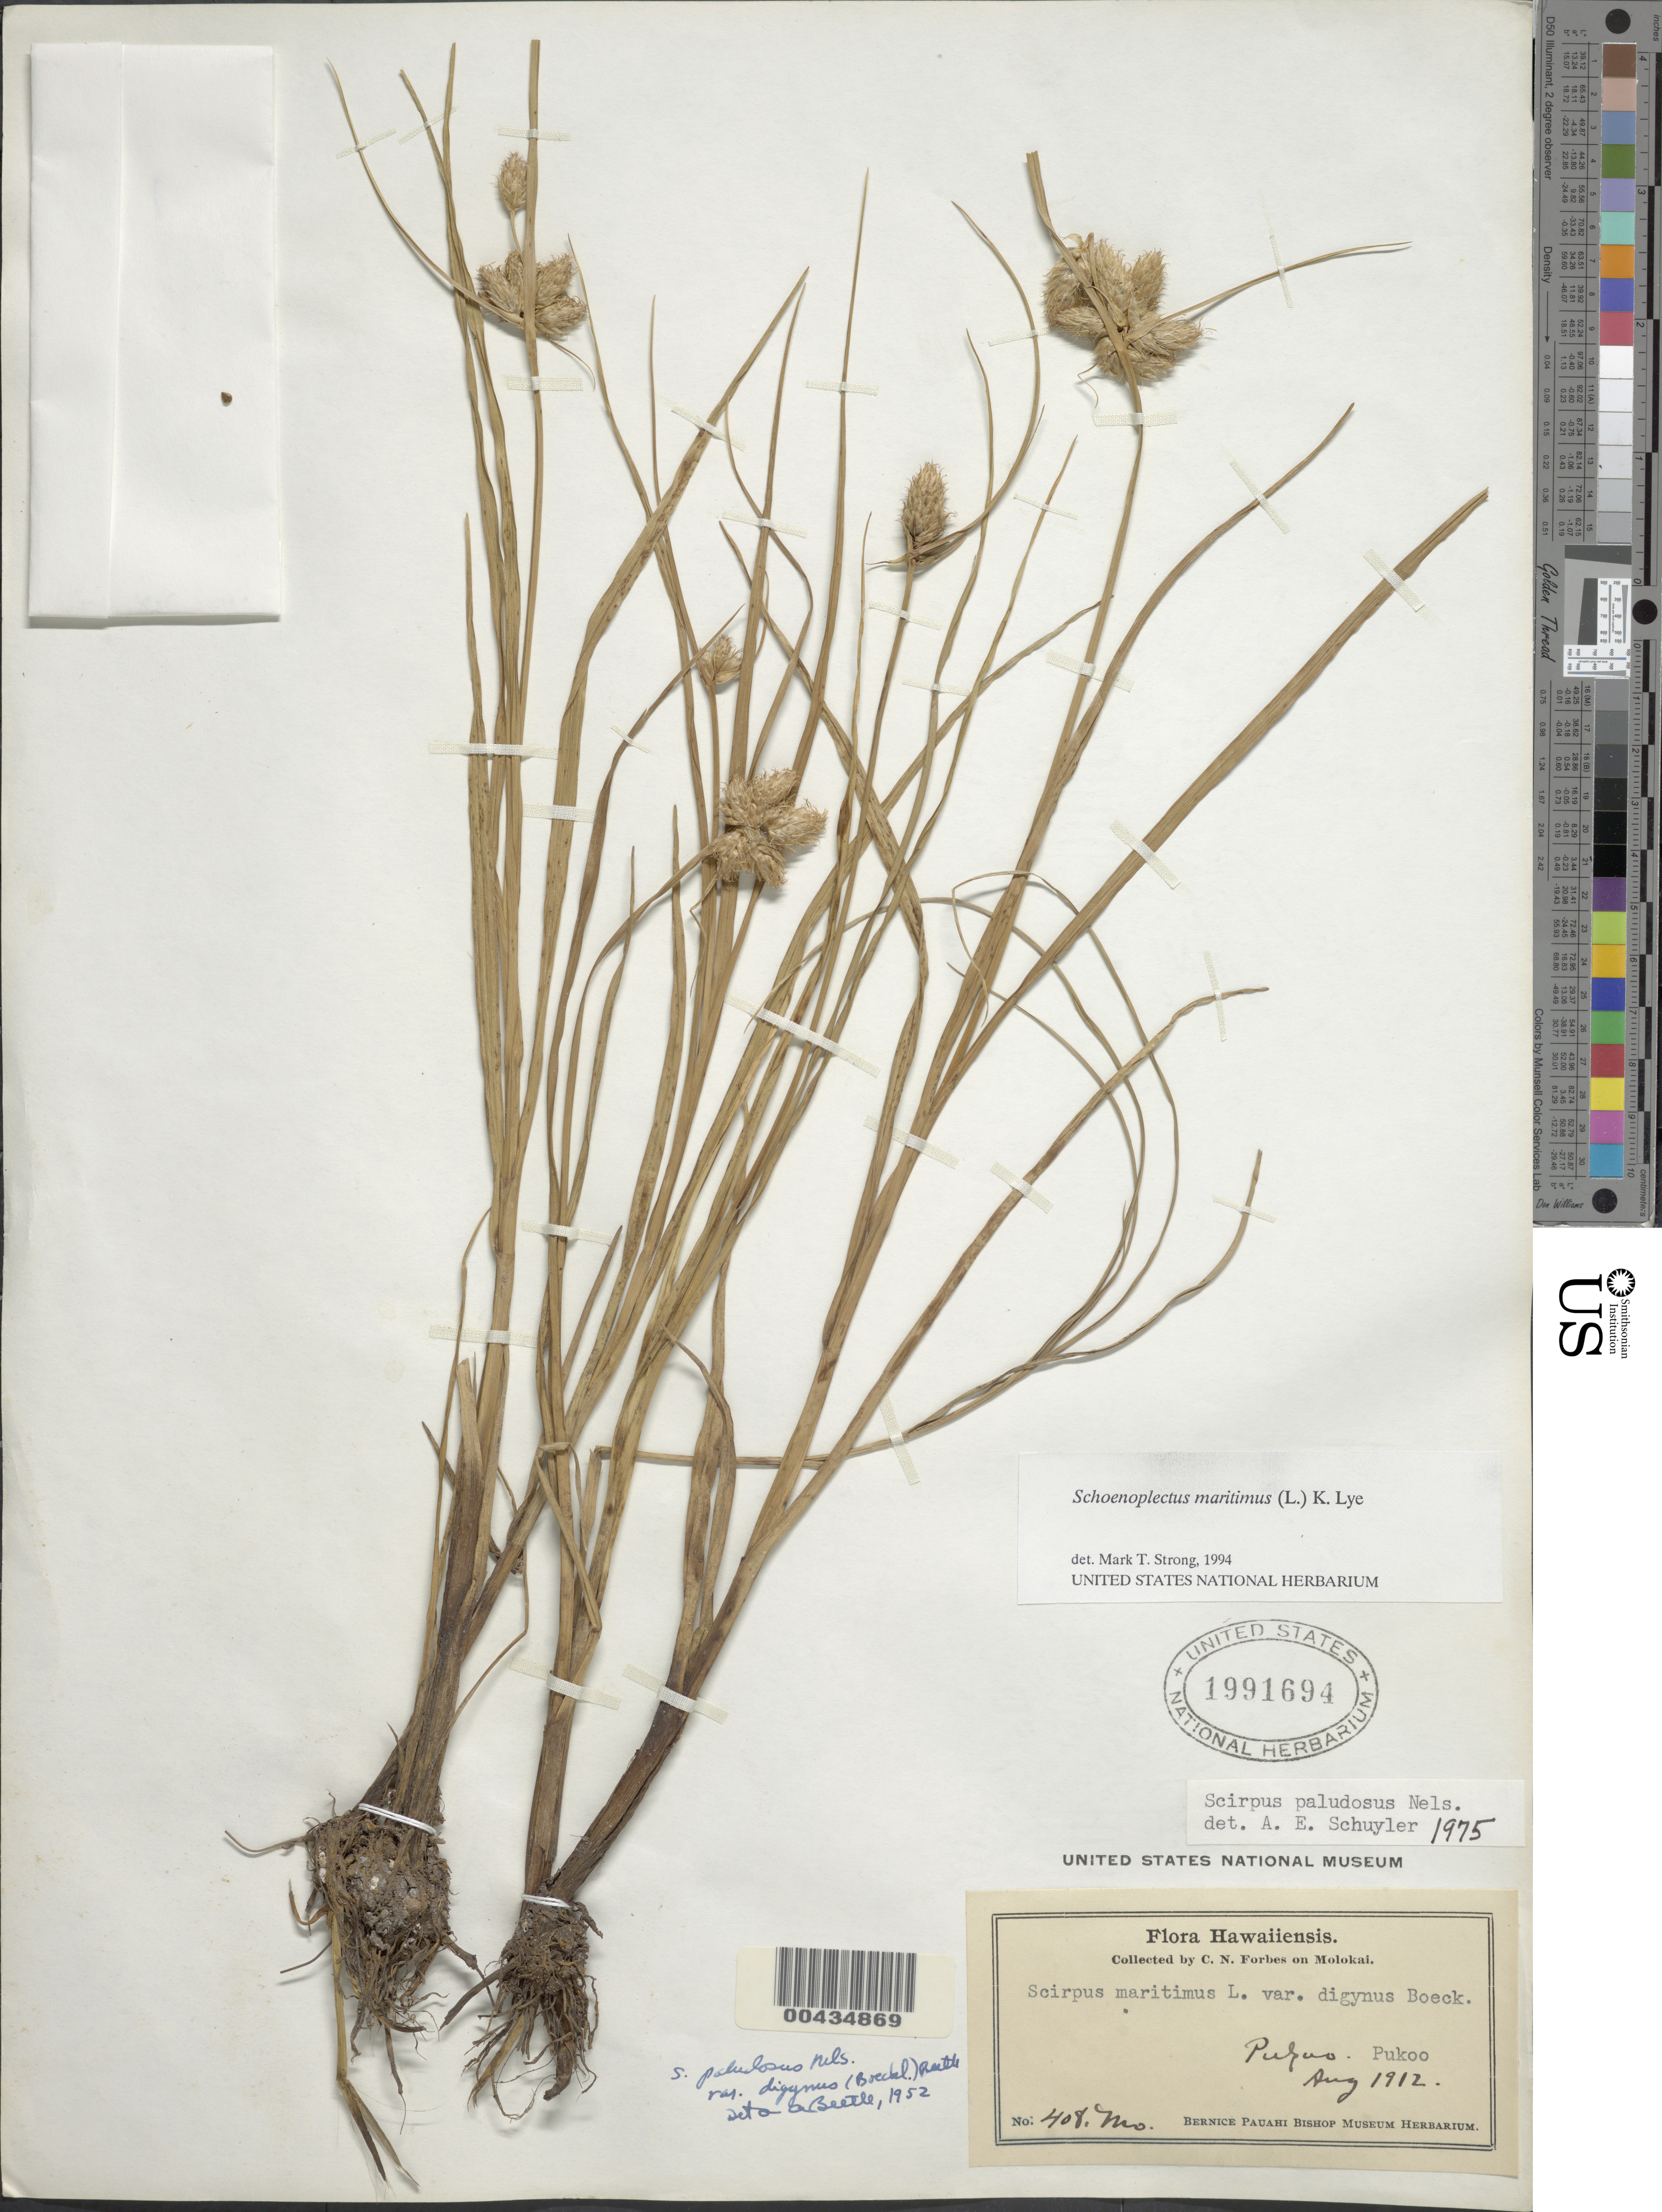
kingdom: Plantae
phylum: Tracheophyta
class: Liliopsida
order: Poales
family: Cyperaceae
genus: Bolboschoenus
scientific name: Bolboschoenus maritimus subsp. paludosus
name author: (A. Nelson) T. Koyama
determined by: Strong, M. T., (US), Smithsonian Institution - National Museum of Natural History (UNITED STATES)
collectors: C. N. Forbes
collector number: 408.Mo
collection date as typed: Aug 1912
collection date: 1912-08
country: United States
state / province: Hawaii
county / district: Maui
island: Moloka'i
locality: Pukoo.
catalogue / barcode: US 1991694